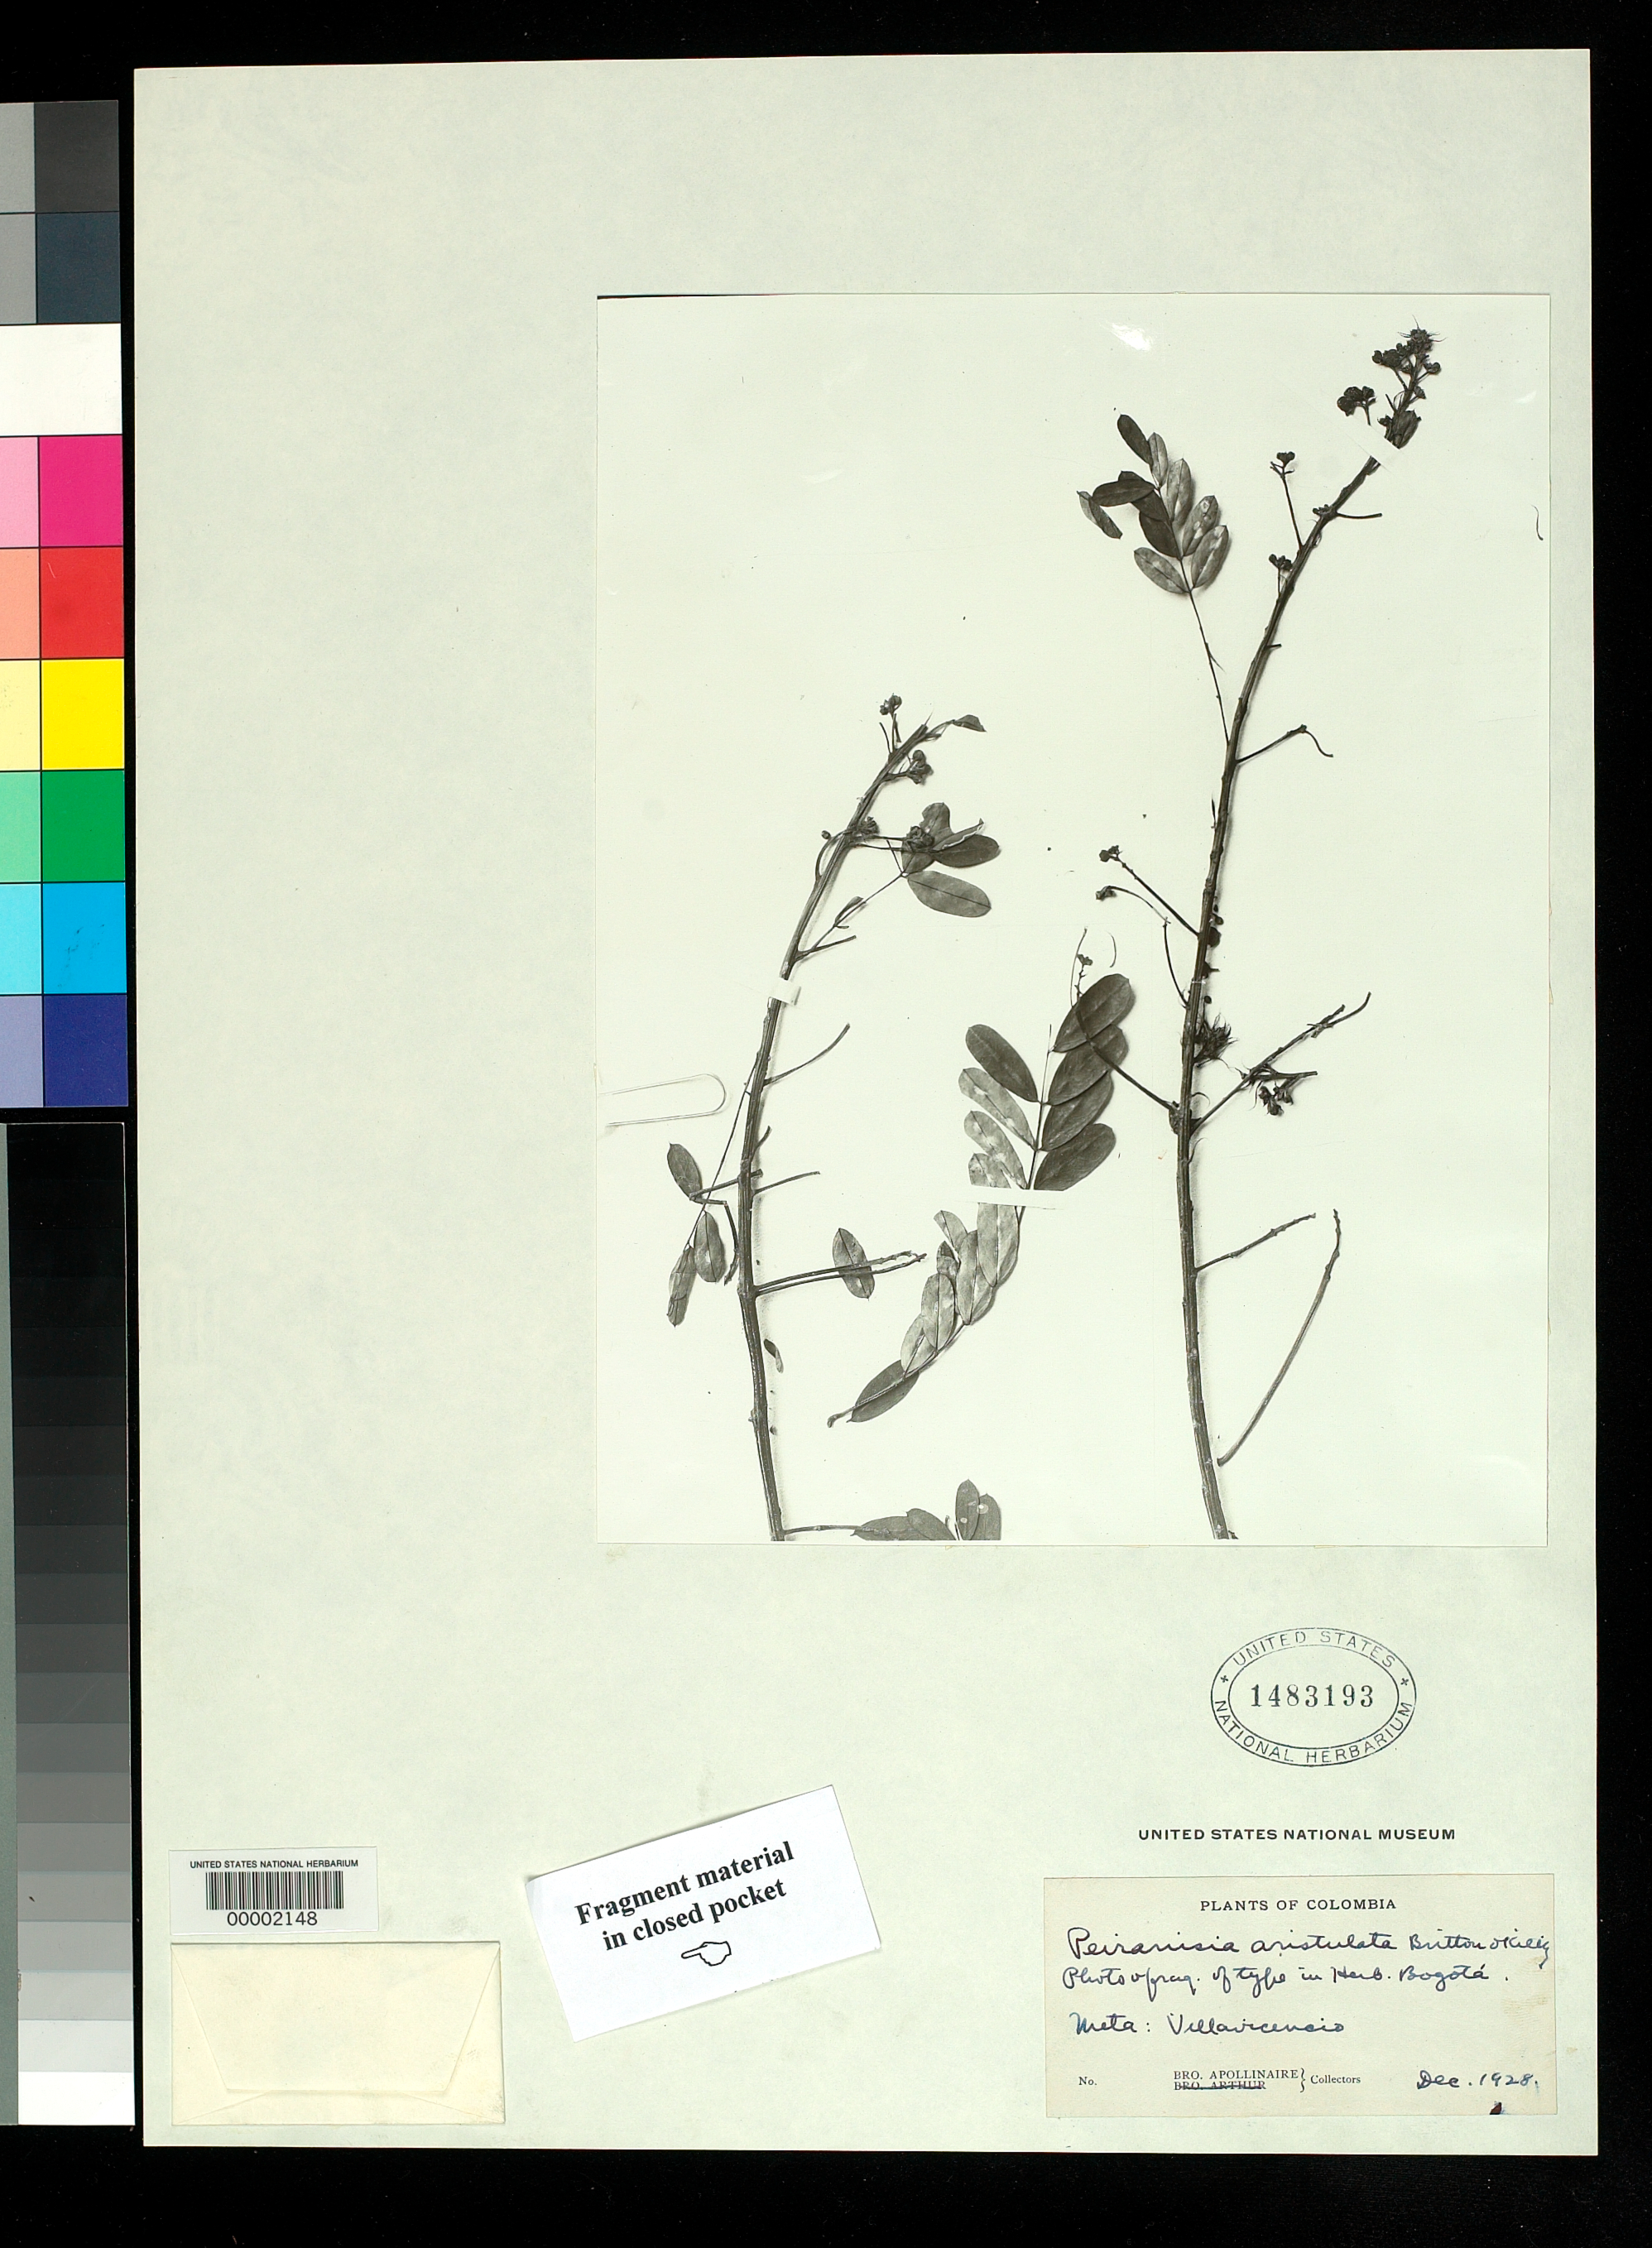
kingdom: Plantae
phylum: Tracheophyta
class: Magnoliopsida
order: Fabales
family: Fabaceae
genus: Peiranisia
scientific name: Peiranisia aristulata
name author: Britton & Killip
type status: Type Fragment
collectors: B. Apollinar-Maria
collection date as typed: Dec 1928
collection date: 1928-12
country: Colombia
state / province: Meta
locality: Villa Vicencia.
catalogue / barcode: US 1483193